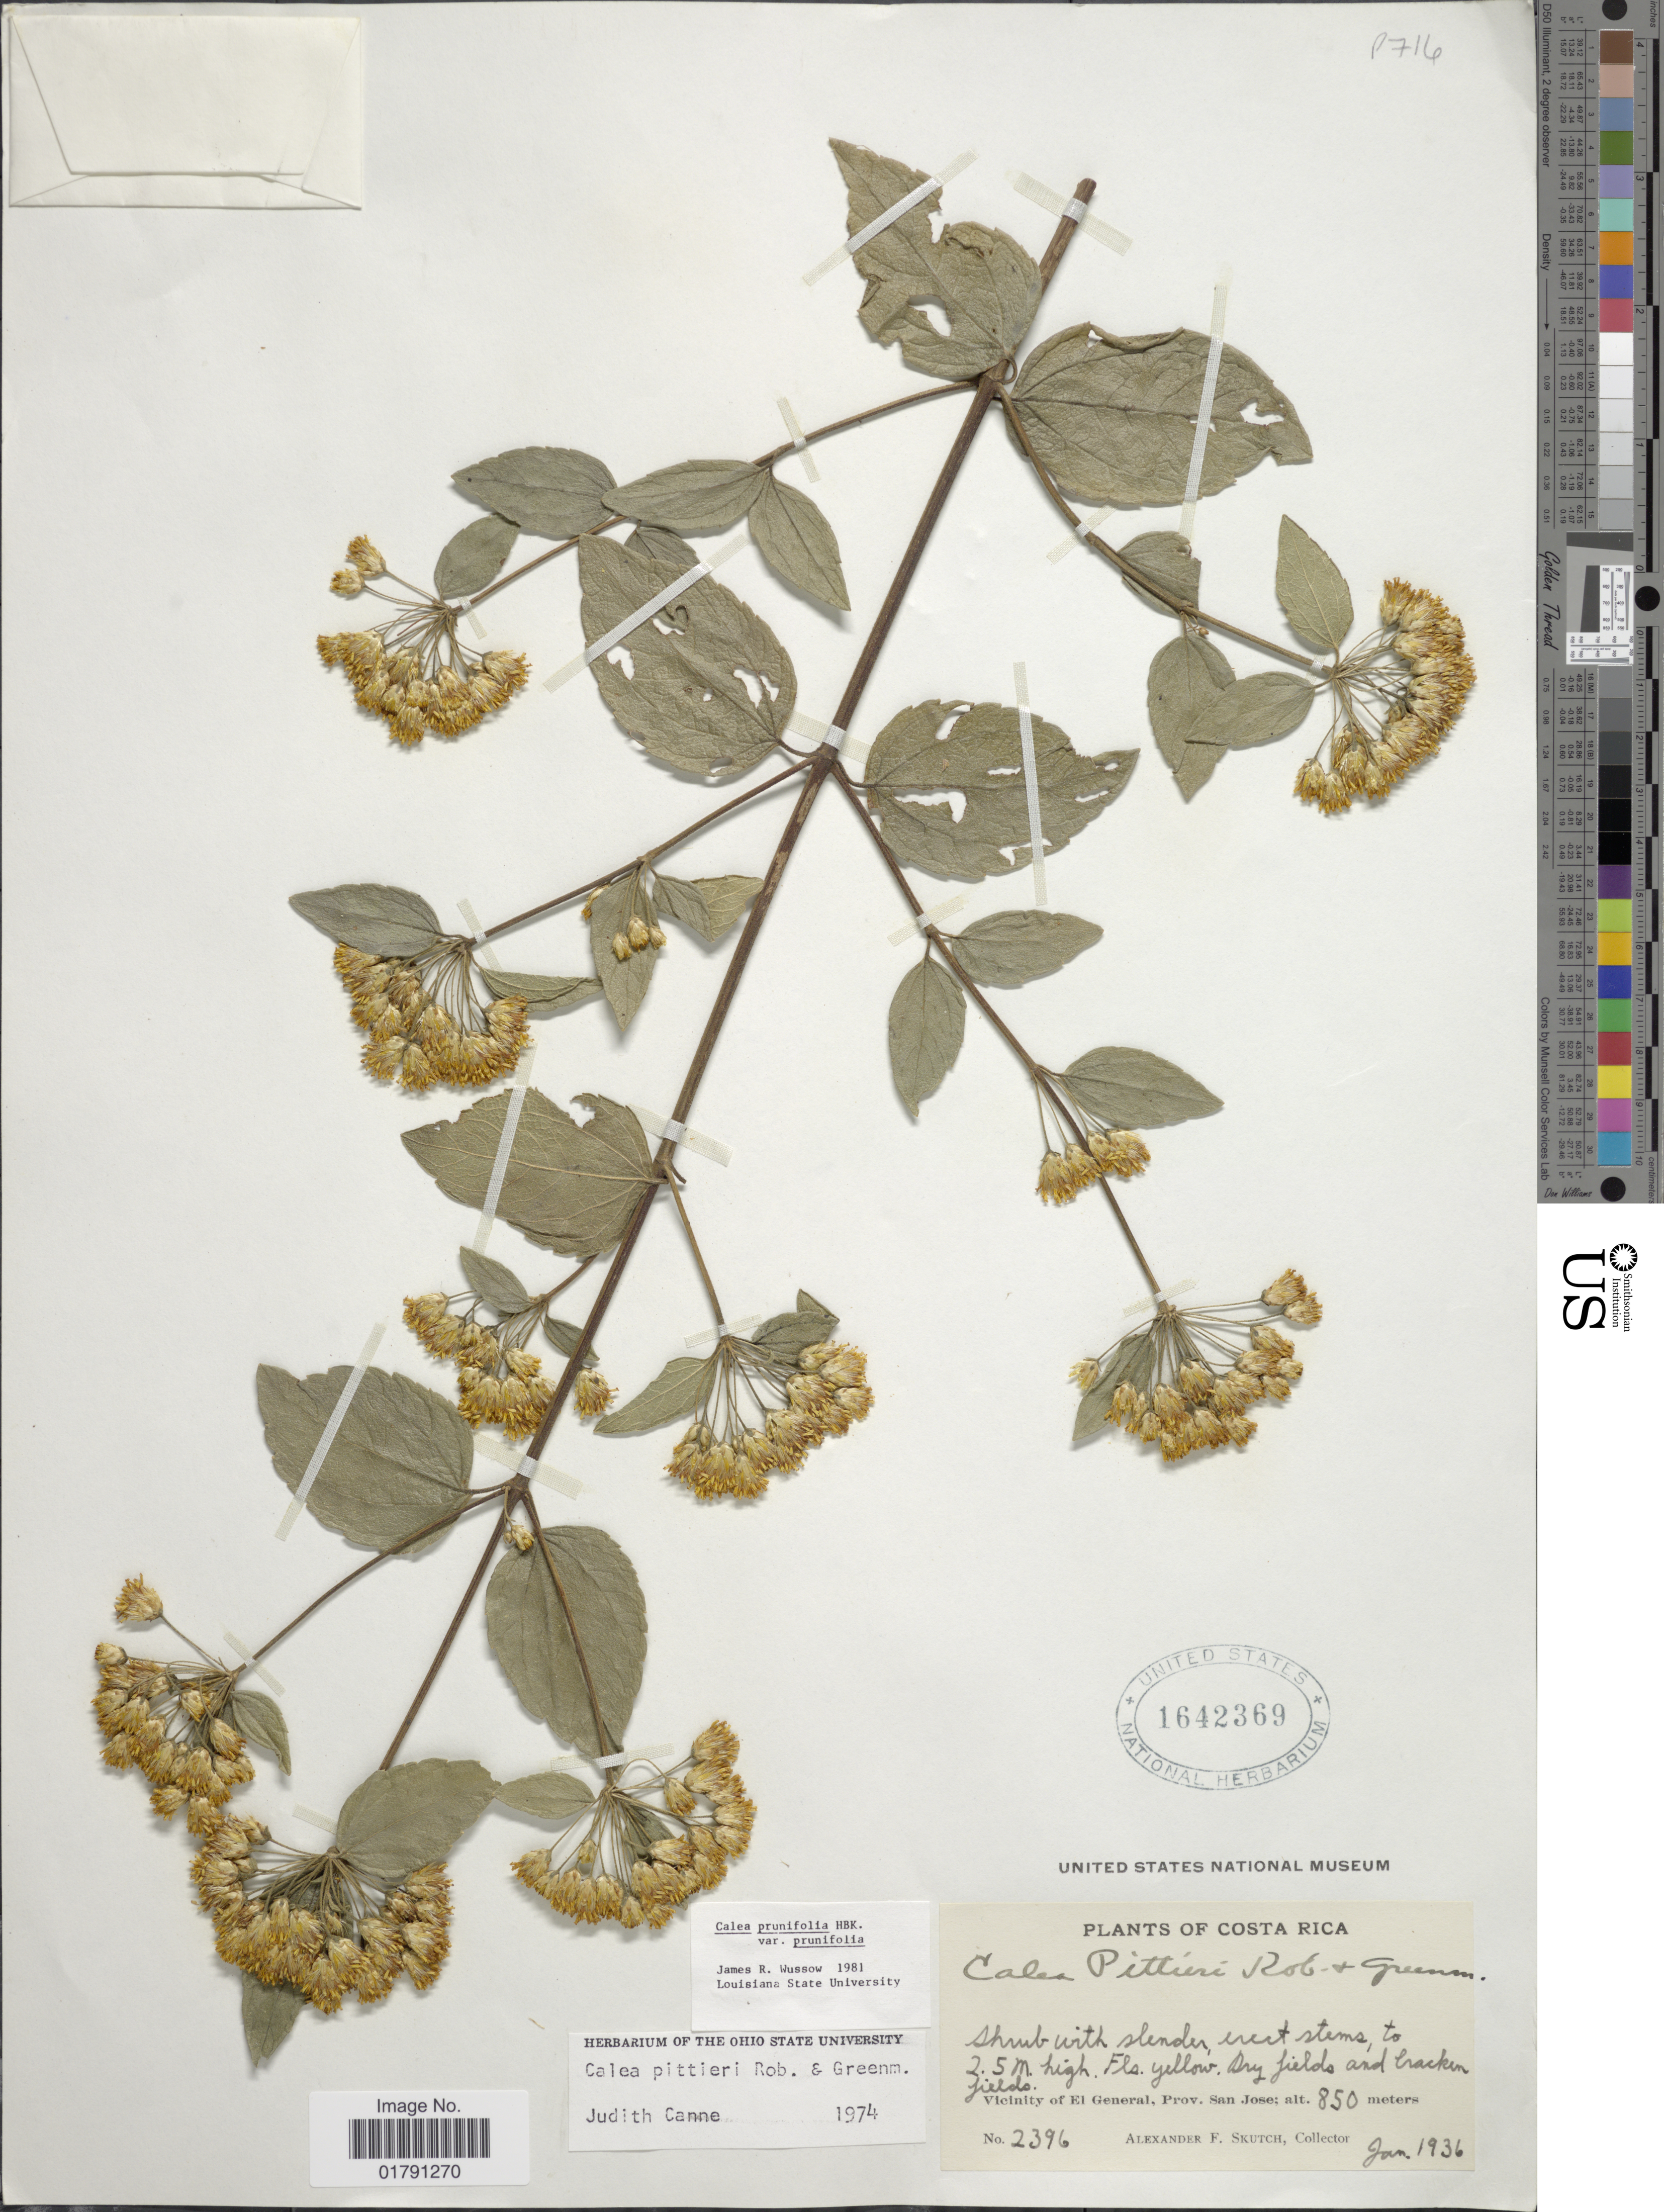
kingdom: Plantae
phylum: Tracheophyta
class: Magnoliopsida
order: Asterales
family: Asteraceae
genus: Calea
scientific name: Calea prunifolia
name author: Kunth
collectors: A. F. Skutch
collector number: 2396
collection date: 1936-01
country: Costa Rica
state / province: San José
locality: Vicinity of El General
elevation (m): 850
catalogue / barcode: US 1642369